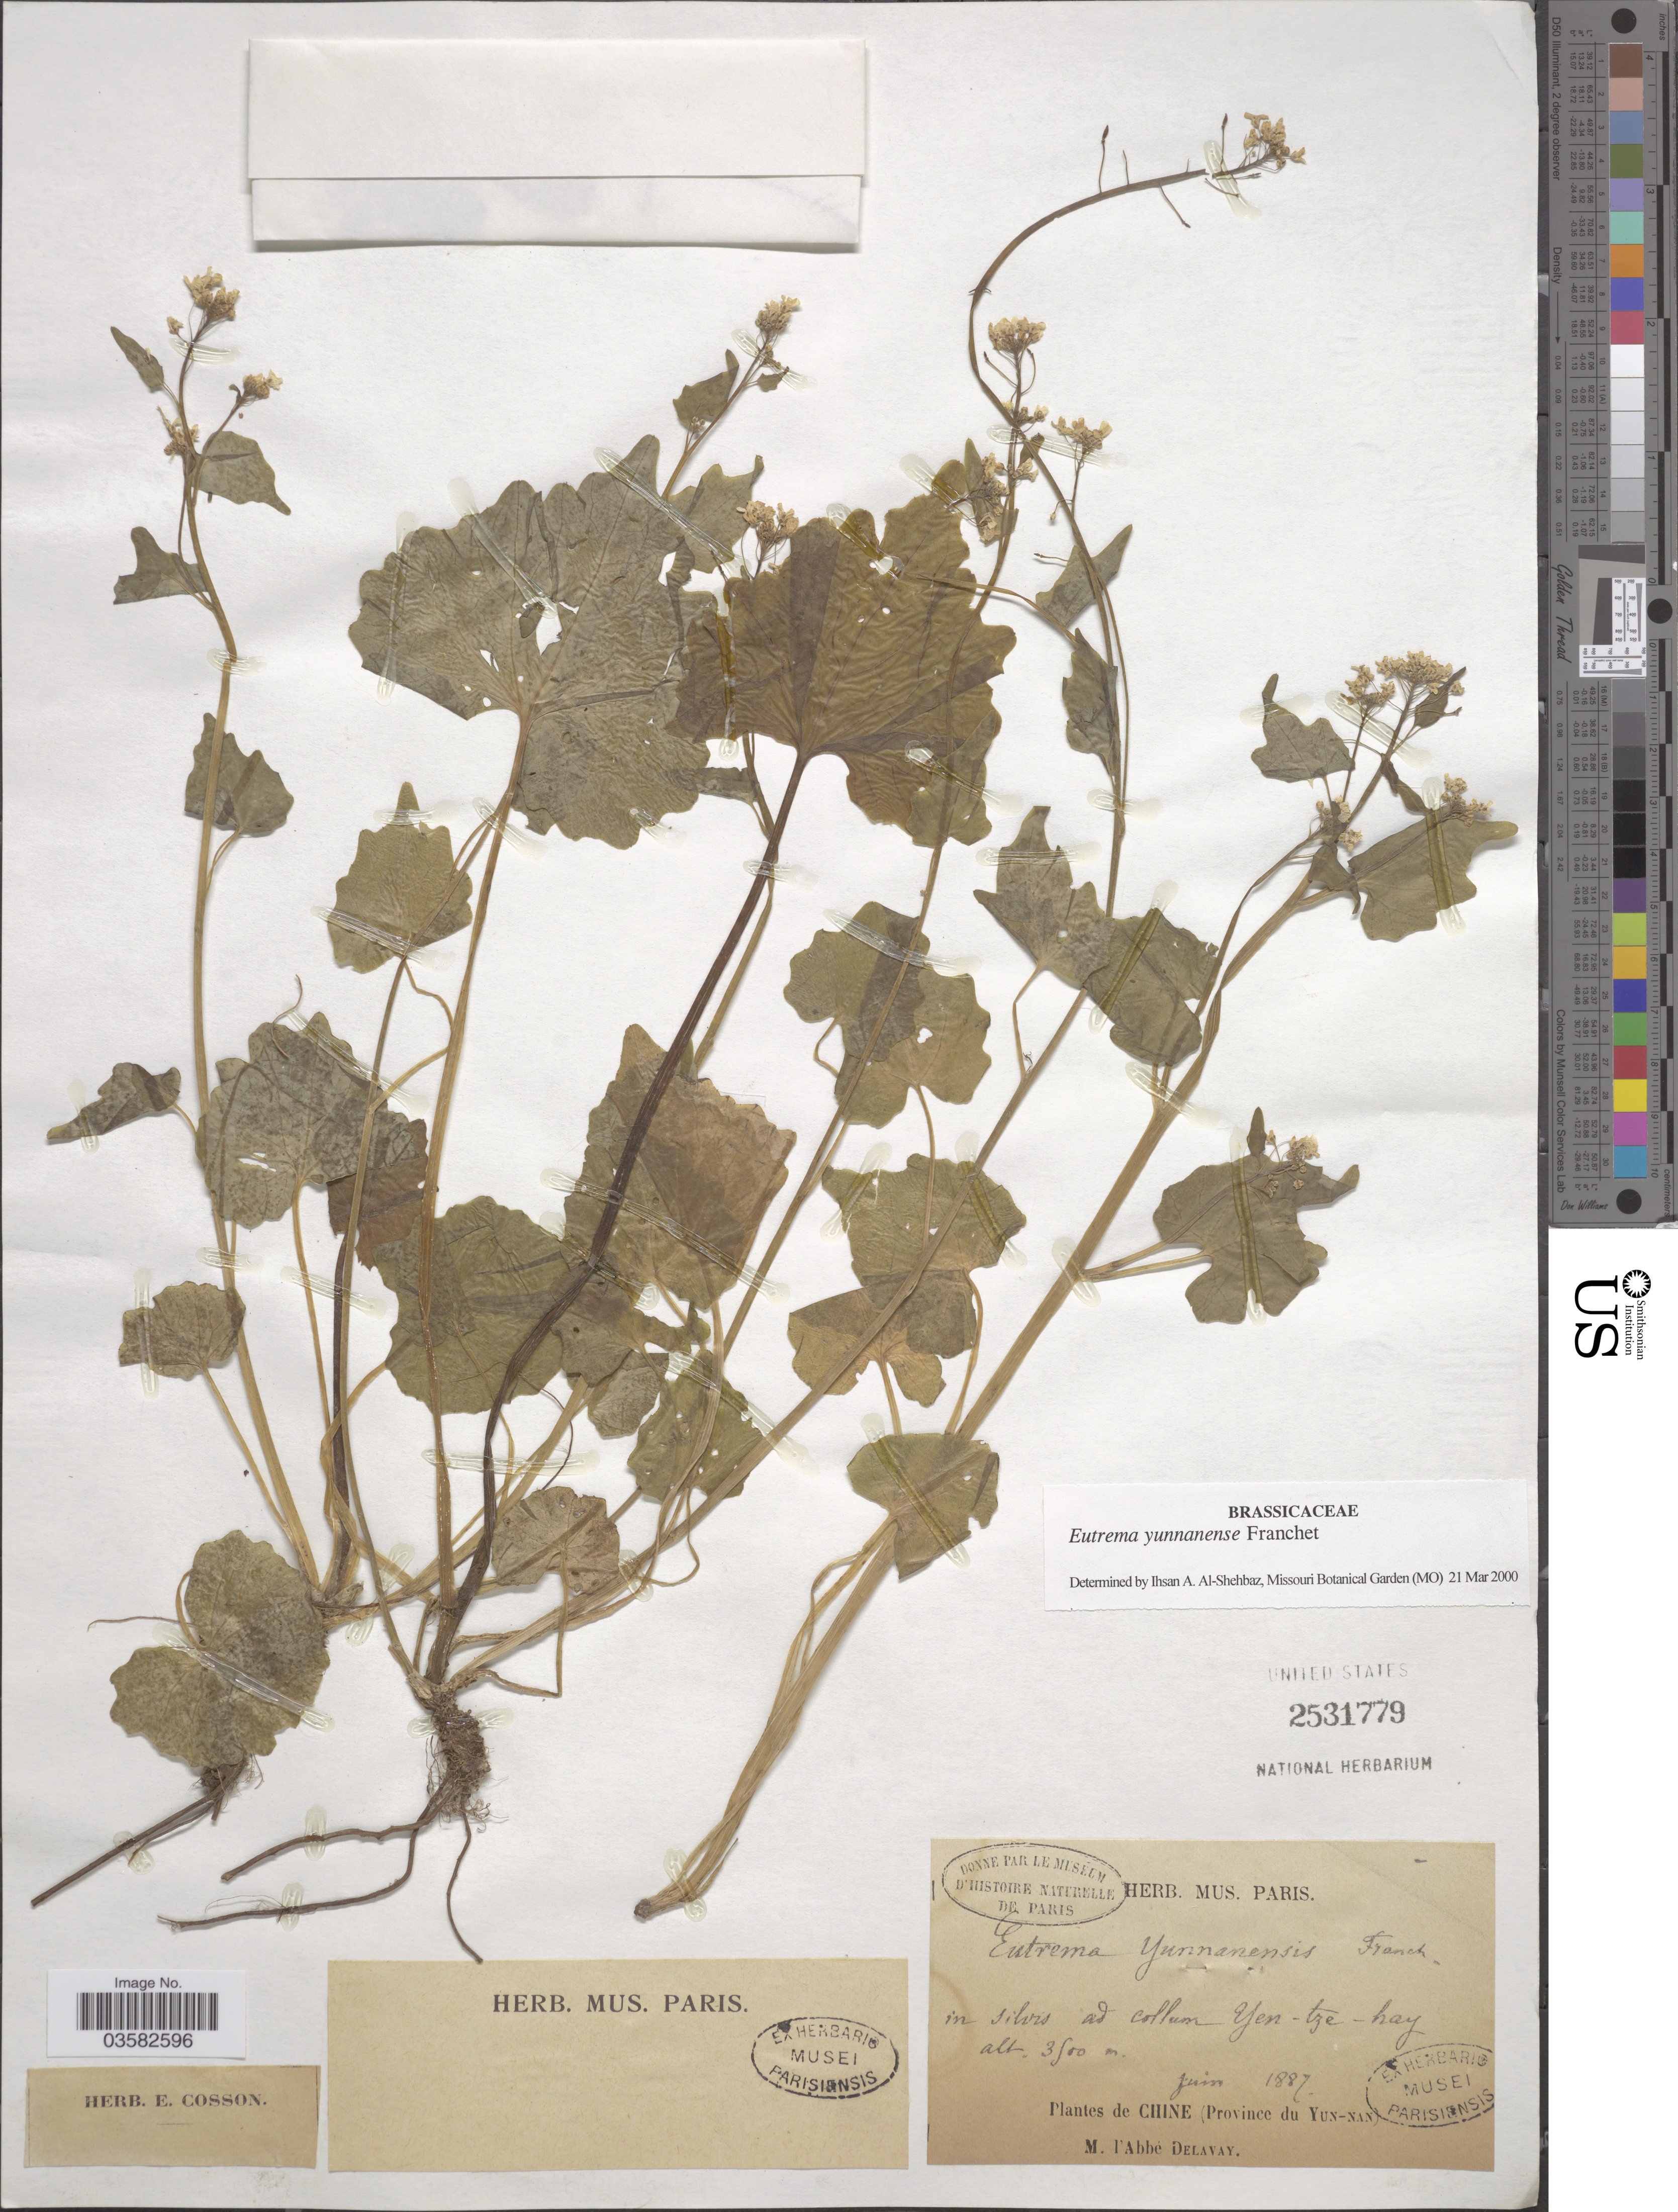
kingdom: Plantae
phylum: Tracheophyta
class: Magnoliopsida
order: Brassicales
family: Brassicaceae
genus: Eutrema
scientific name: Eutrema yunnanense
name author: Franch.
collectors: P. Delavay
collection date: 1887-06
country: China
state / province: Yunnan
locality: In silvis ad collum Yen-tze-hay.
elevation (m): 3500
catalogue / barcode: US 2531779